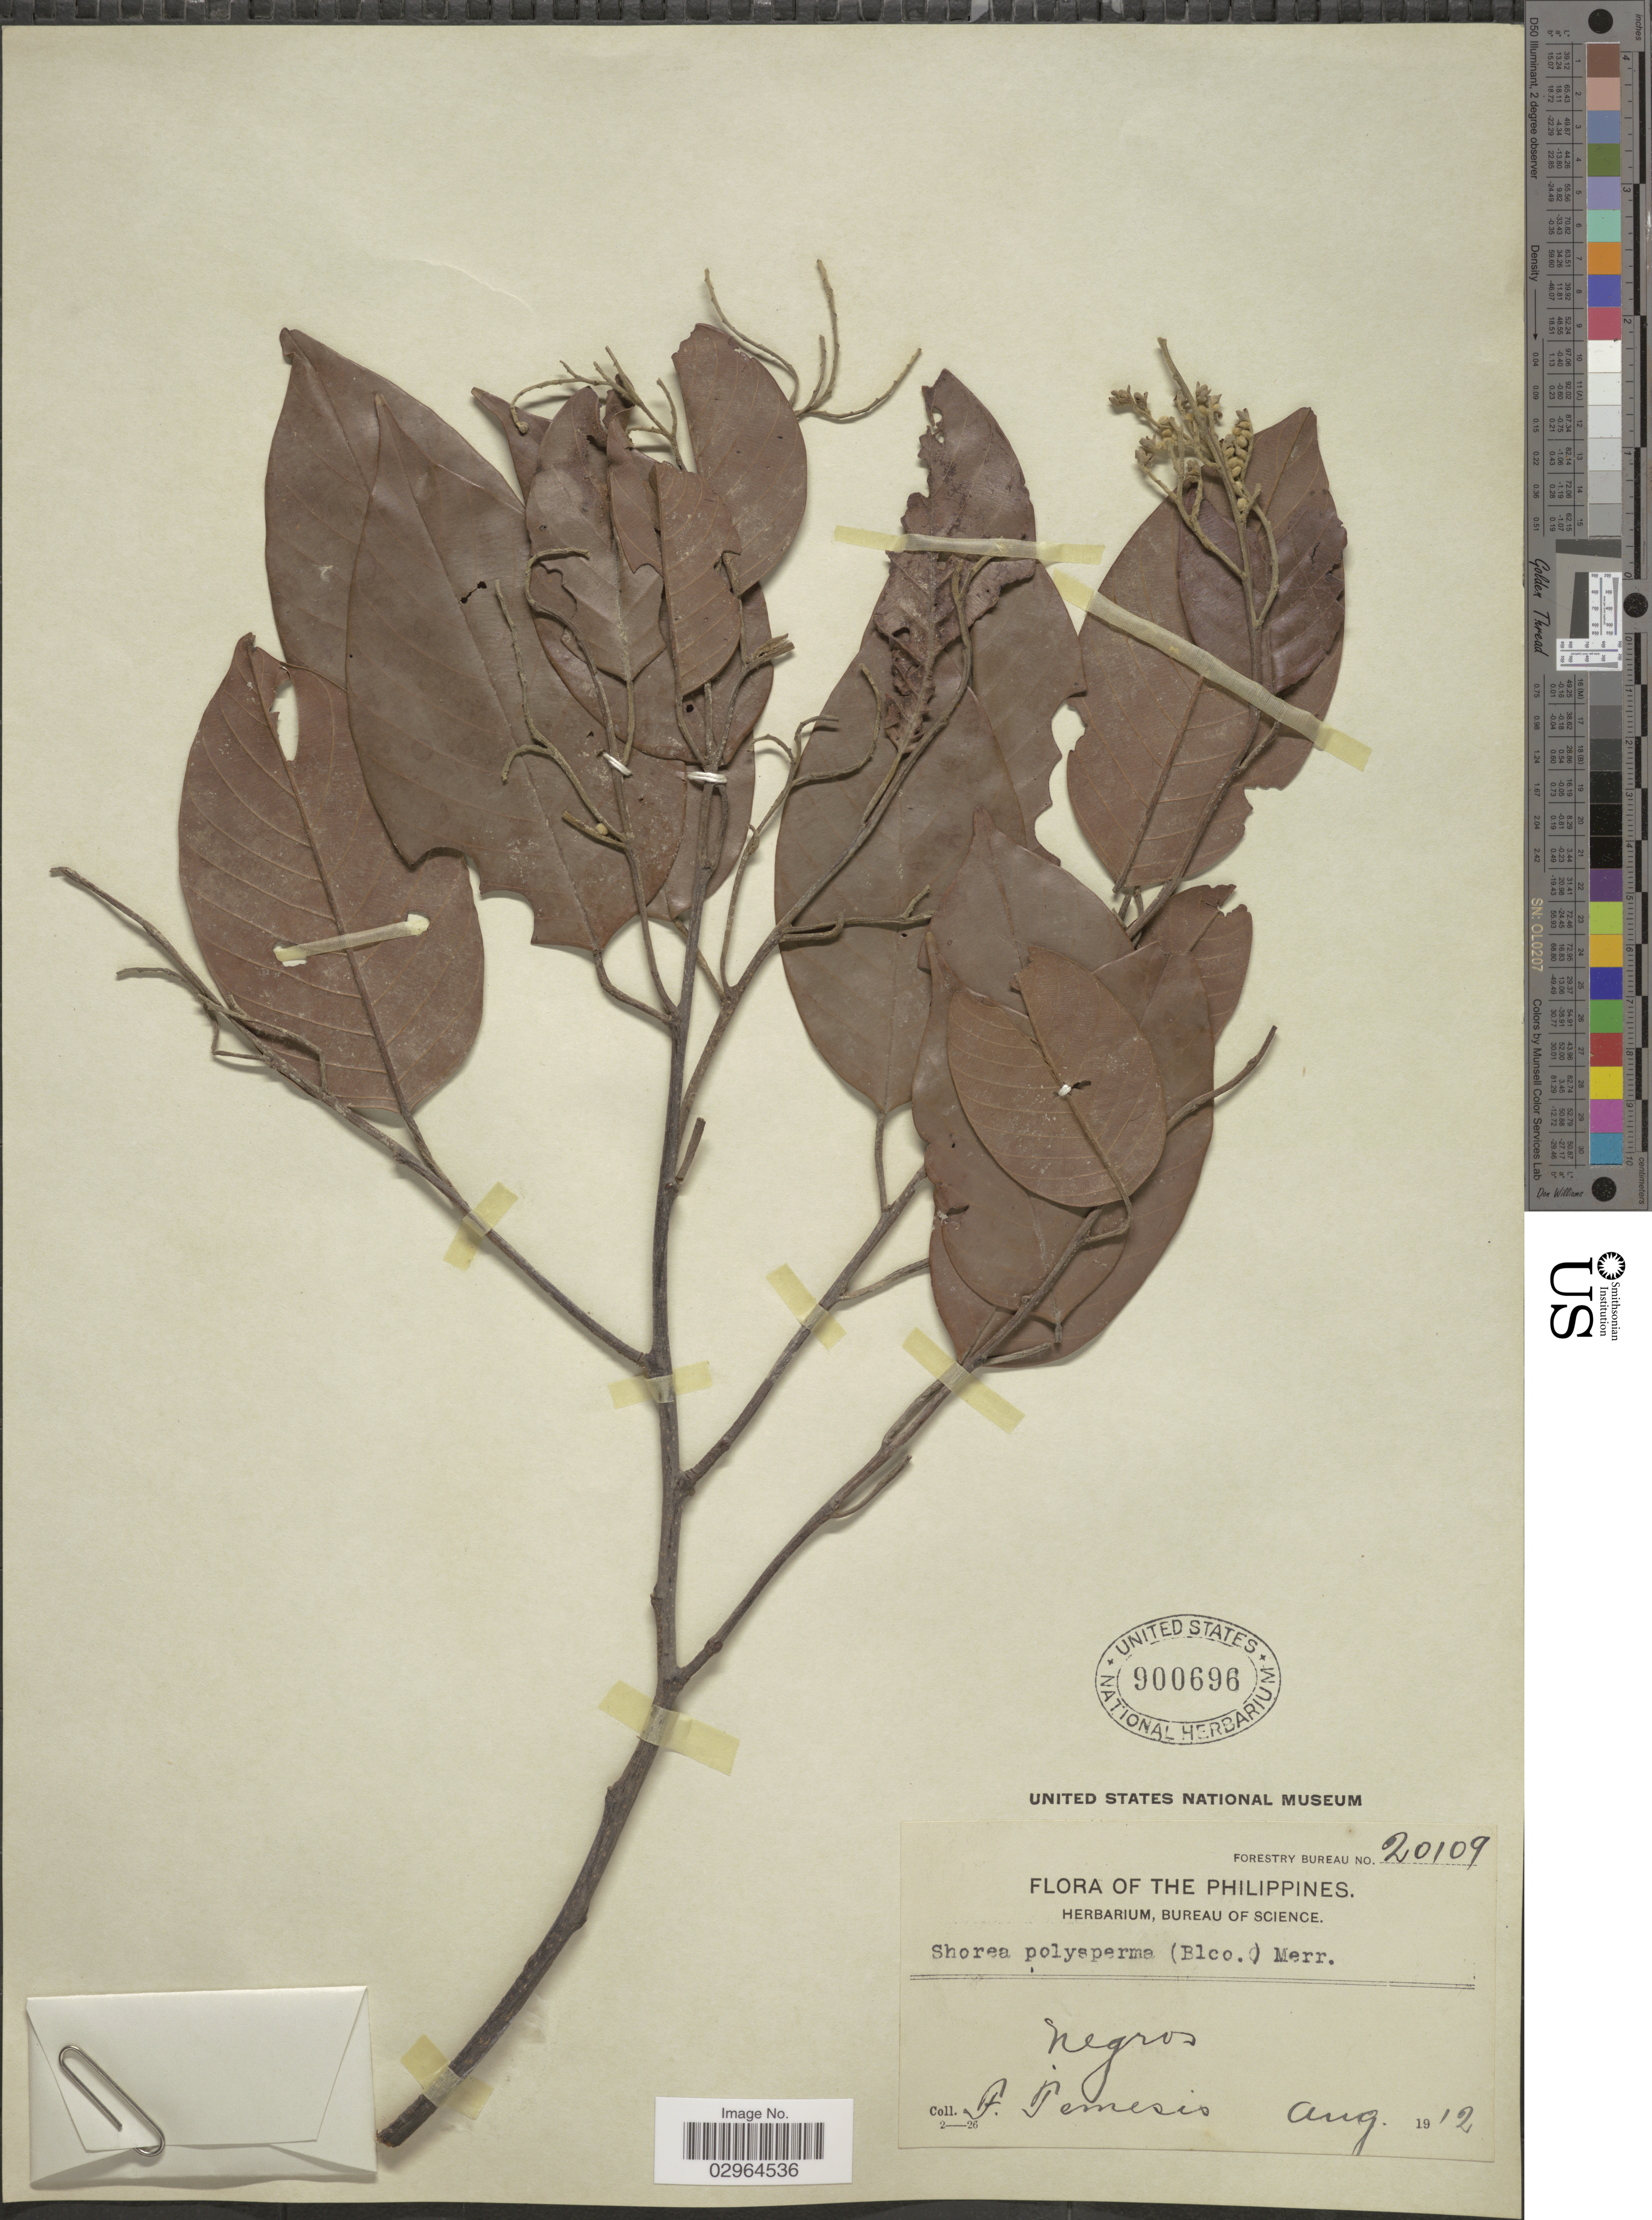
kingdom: Plantae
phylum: Tracheophyta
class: Magnoliopsida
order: Malvales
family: Dipterocarpaceae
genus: Rubroshorea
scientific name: Rubroshorea polysperma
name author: (Blanco) P.S. Ashton & J. Heck.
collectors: F. Temesis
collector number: Forestry Bureau 20109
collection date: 1912-08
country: Philippines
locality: Negros.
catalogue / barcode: US 900696